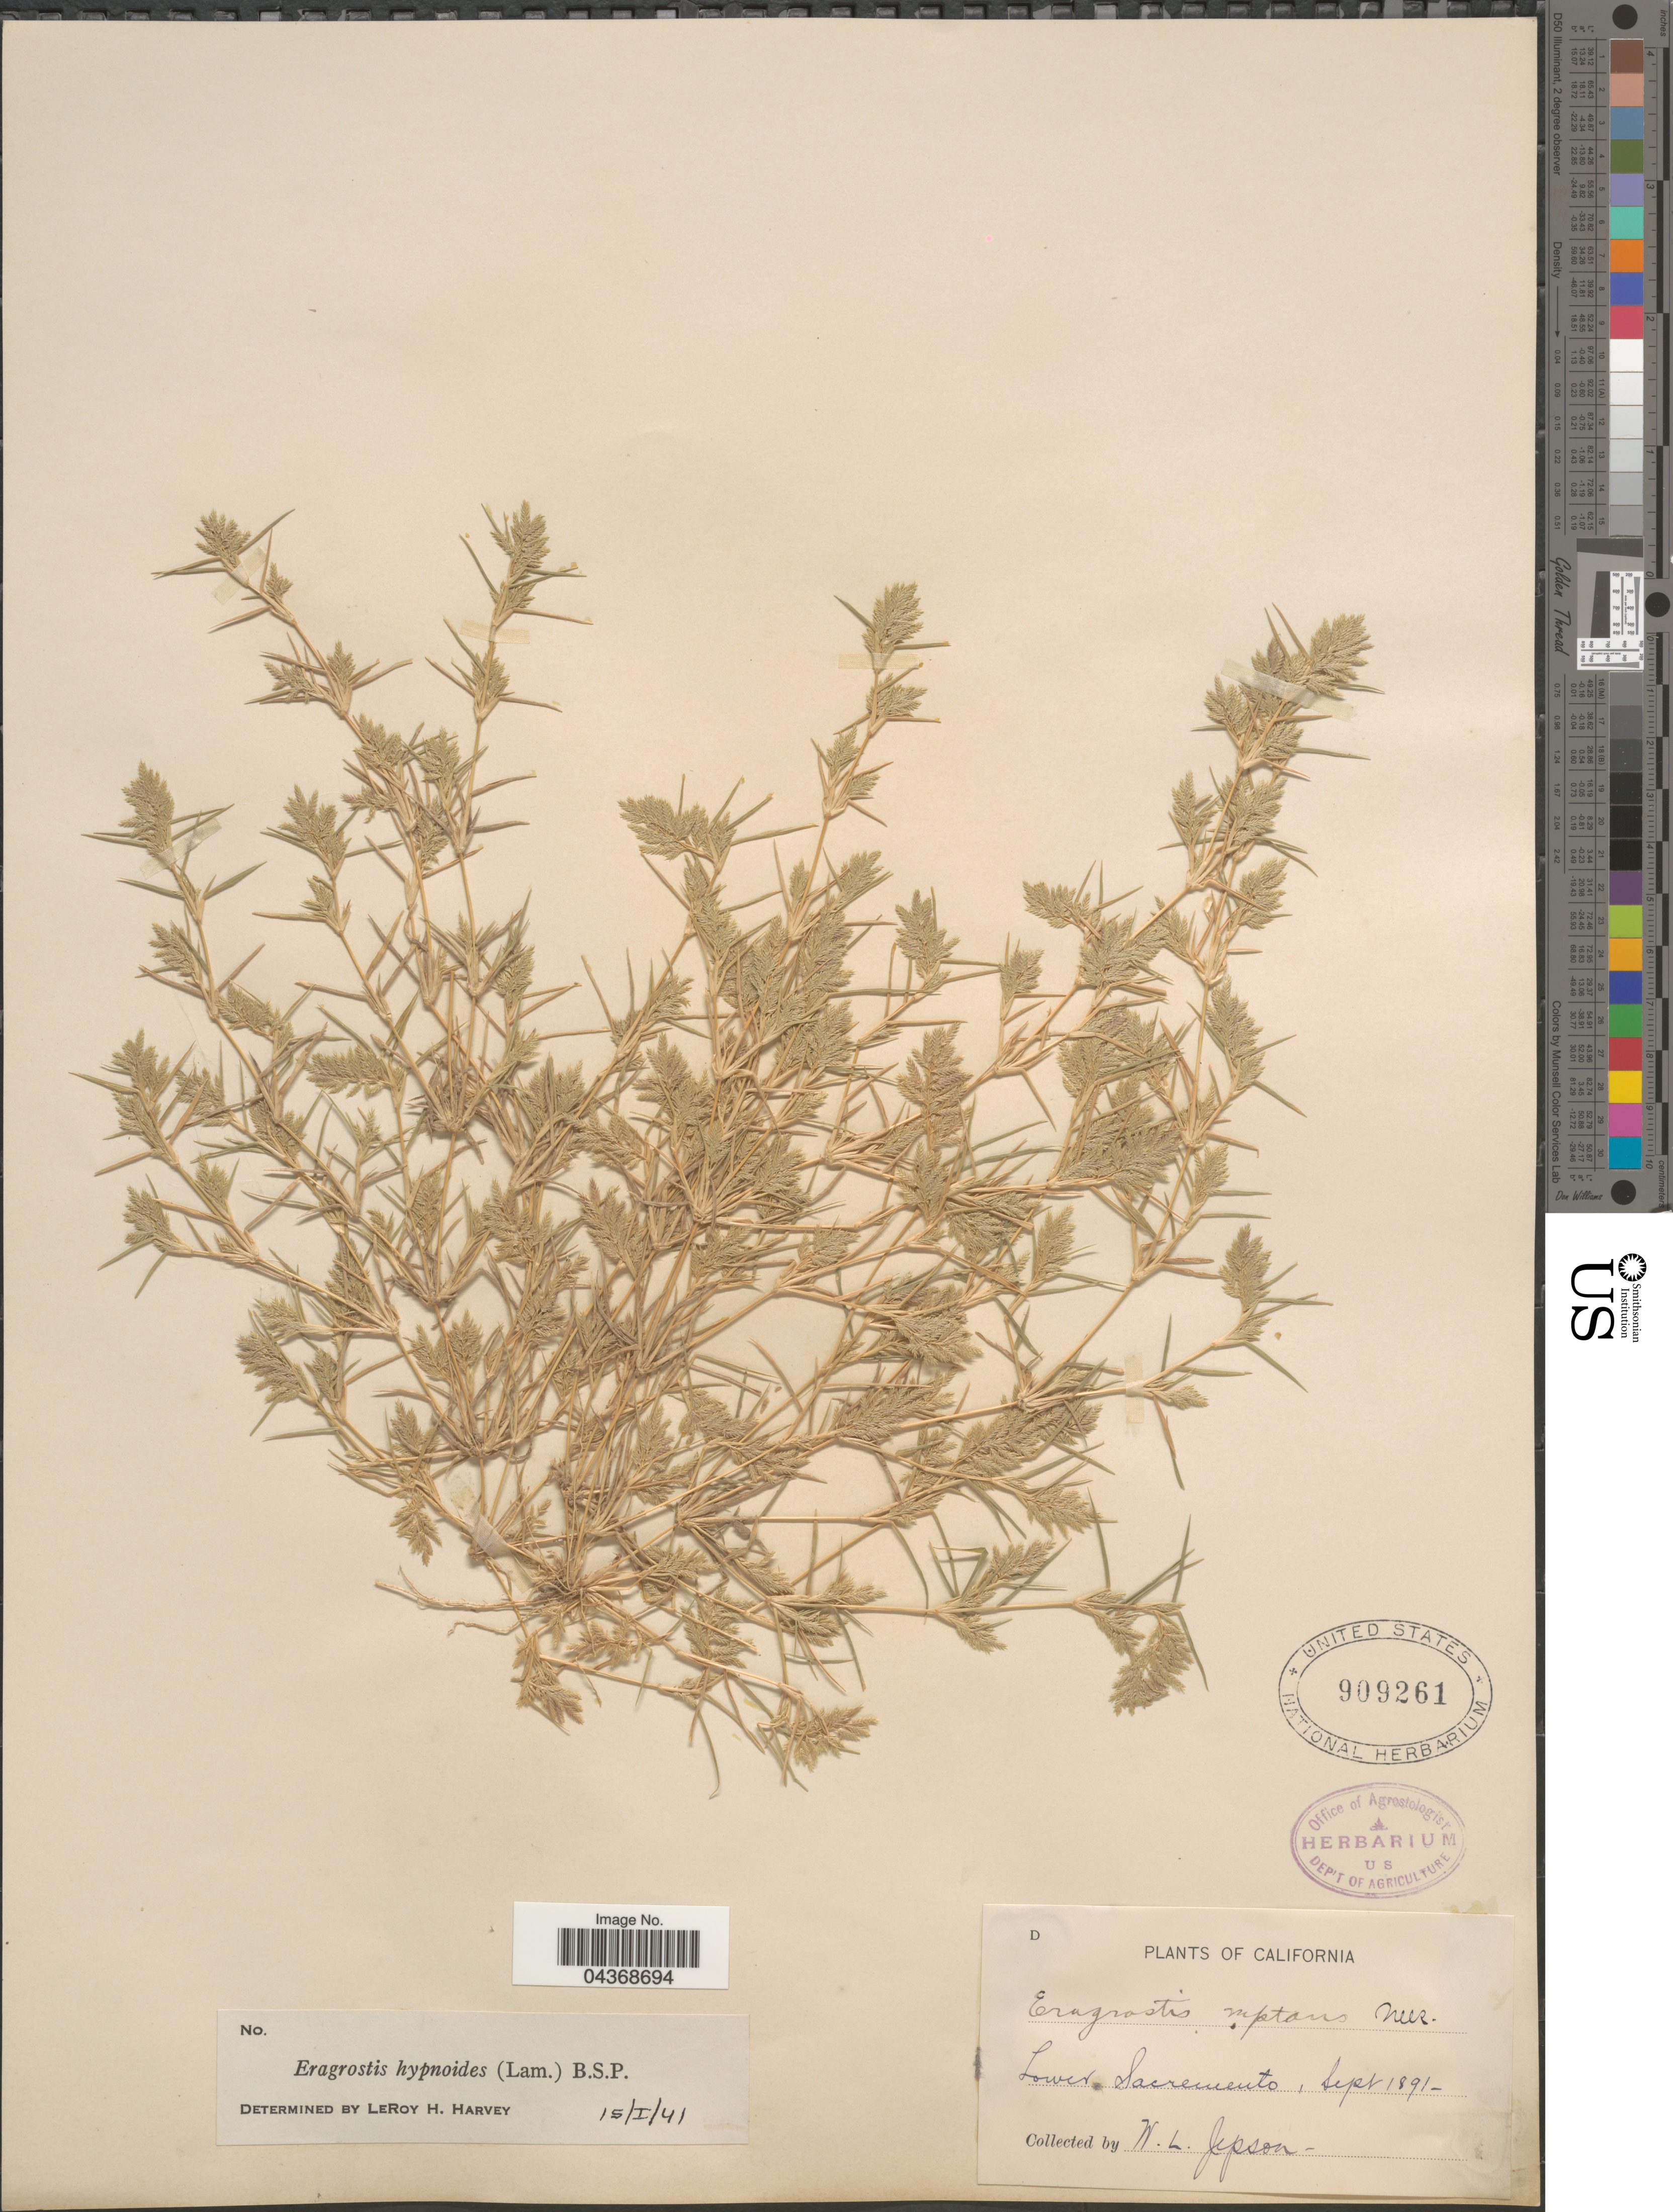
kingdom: Plantae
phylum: Tracheophyta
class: Liliopsida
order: Poales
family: Poaceae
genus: Eragrostis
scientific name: Eragrostis hypnoides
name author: (Lam.) Britton, Stearns & Poggenb.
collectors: W. L. Jepson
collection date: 1891-09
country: United States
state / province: California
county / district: Sacramento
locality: Lower Sacramento.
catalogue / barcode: US 909261